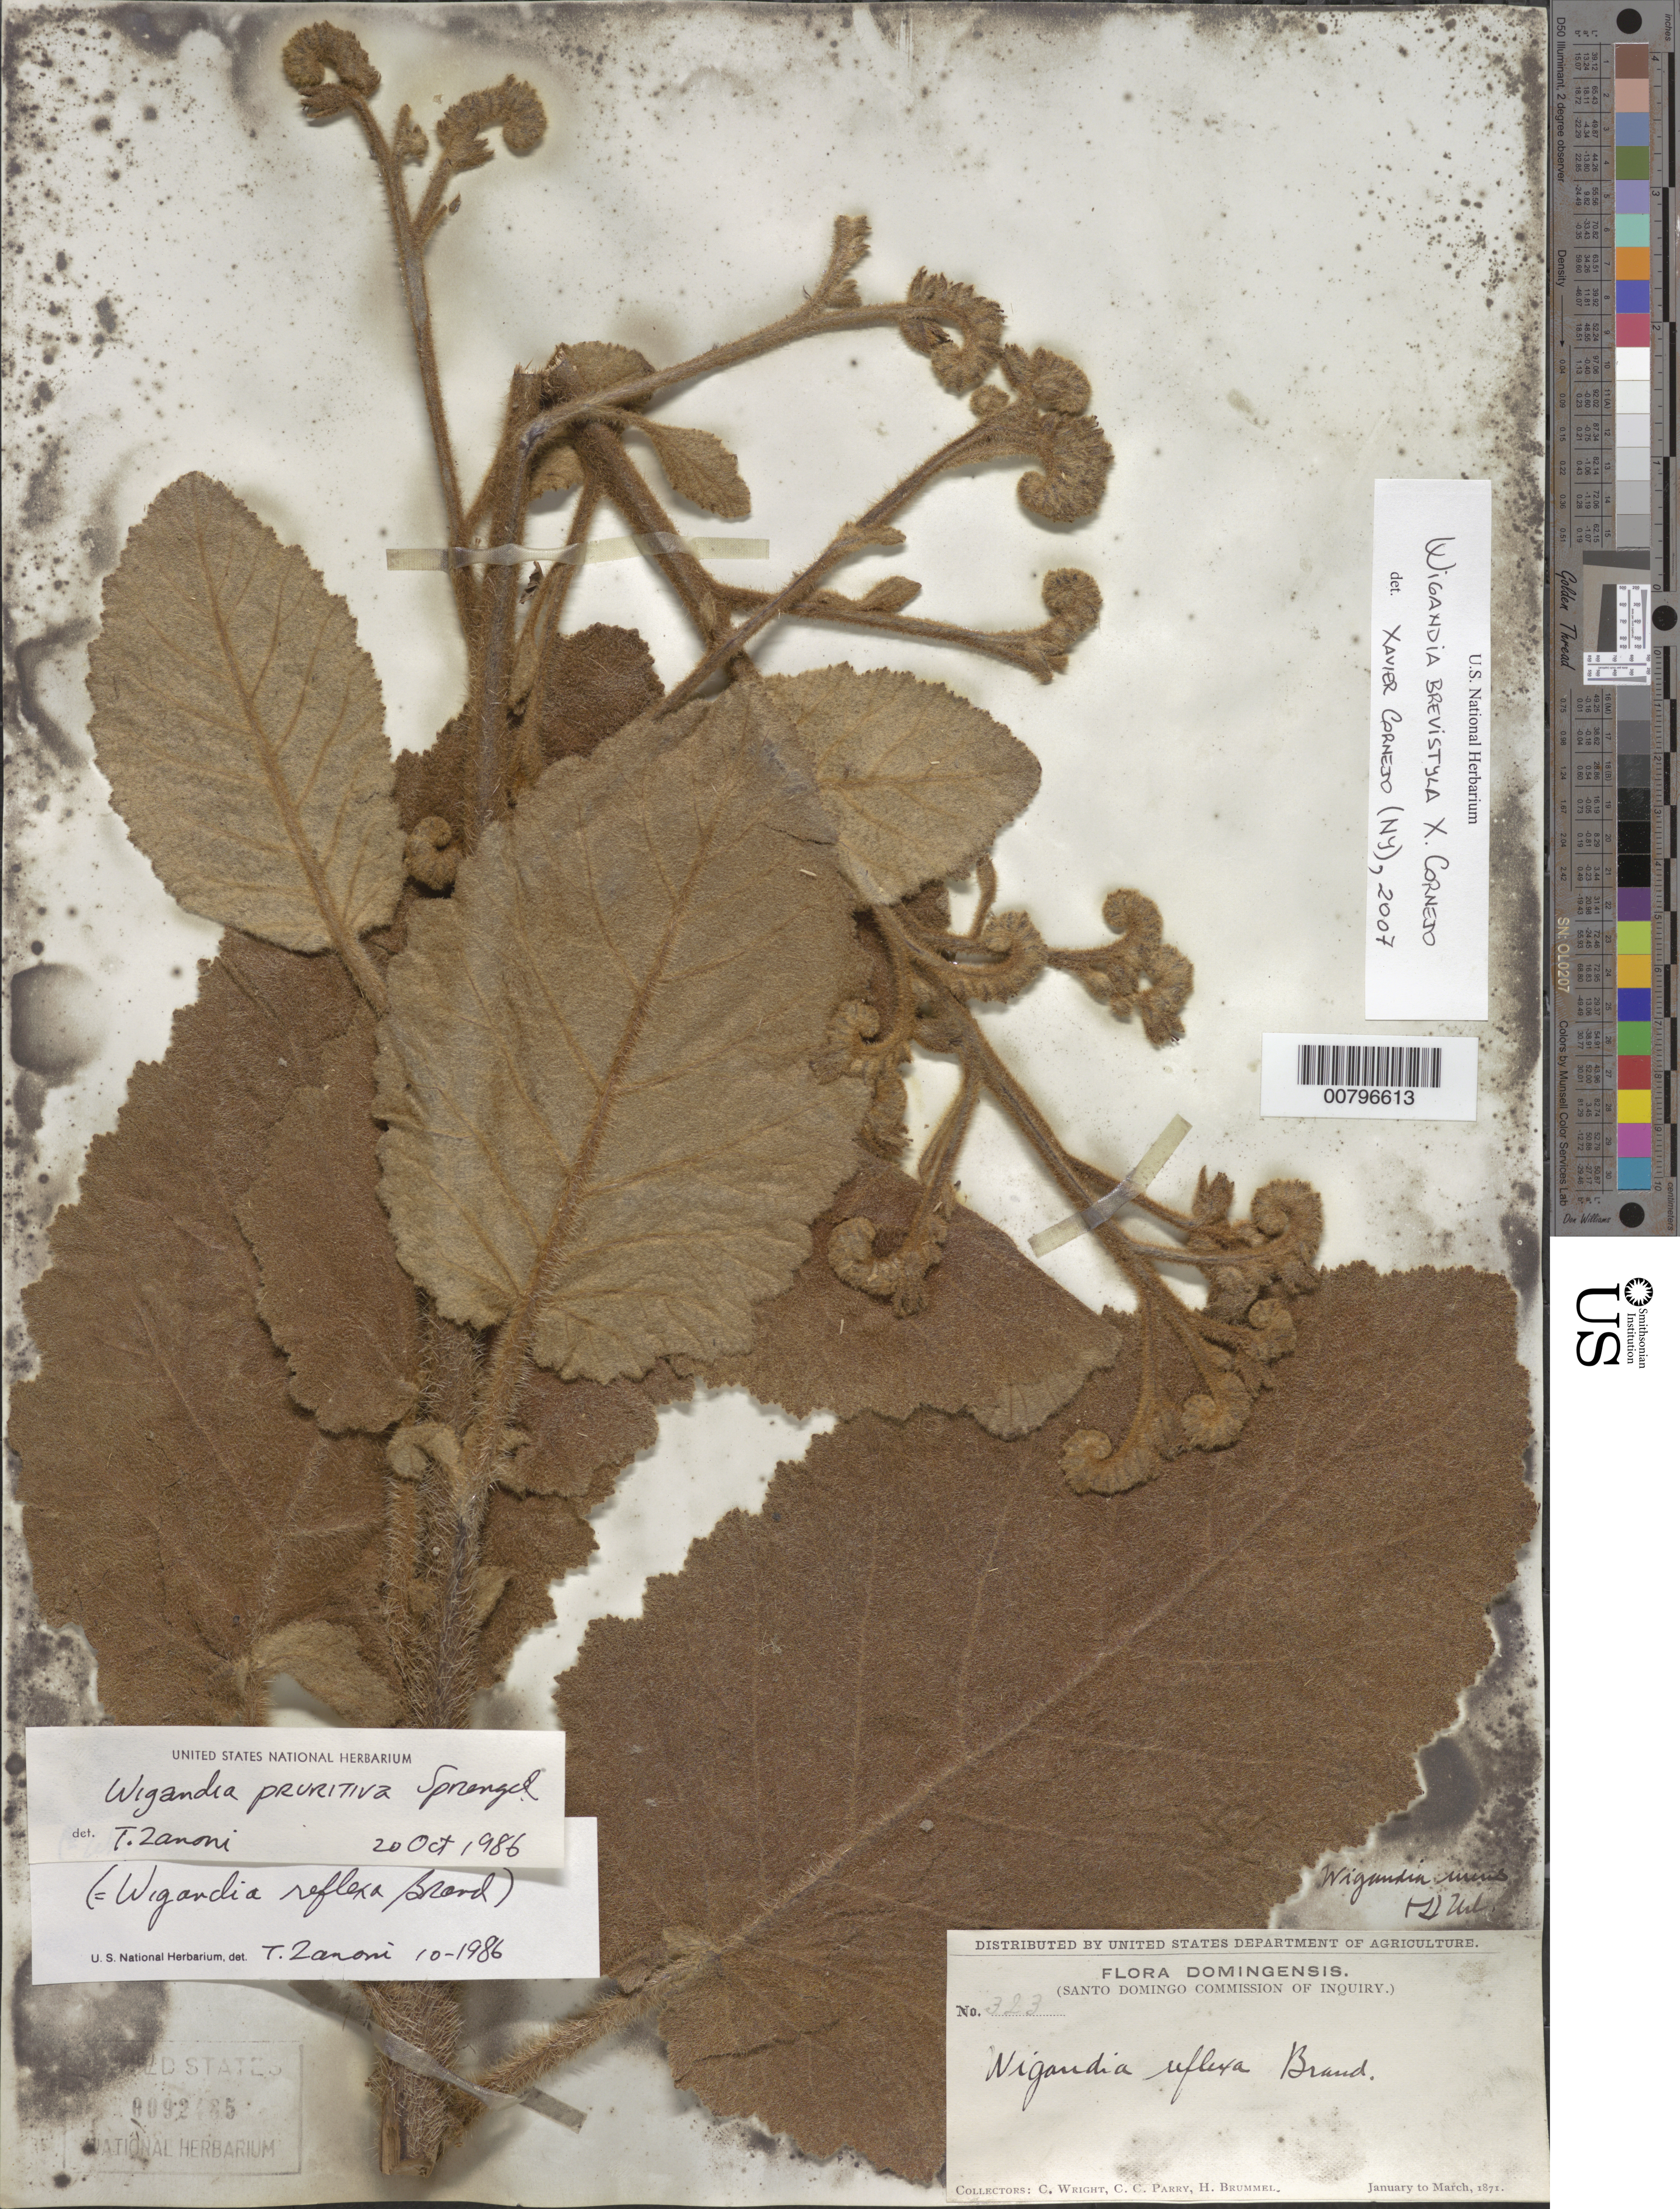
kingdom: Plantae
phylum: Tracheophyta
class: Magnoliopsida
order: Boraginales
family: Namaceae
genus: Wigandia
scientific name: Wigandia pruritiva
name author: Spreng.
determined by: Zanoni, T. A., (NY), New York Botanical Garden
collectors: C. Wright, C. C. Parry & H. Brummel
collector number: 323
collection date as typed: Jan 1871 to -- Mar 1871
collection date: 1871-01/1871-03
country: Dominican Republic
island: Hispaniola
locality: Santo Domingo Commission of Inquiry.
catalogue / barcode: US 92485